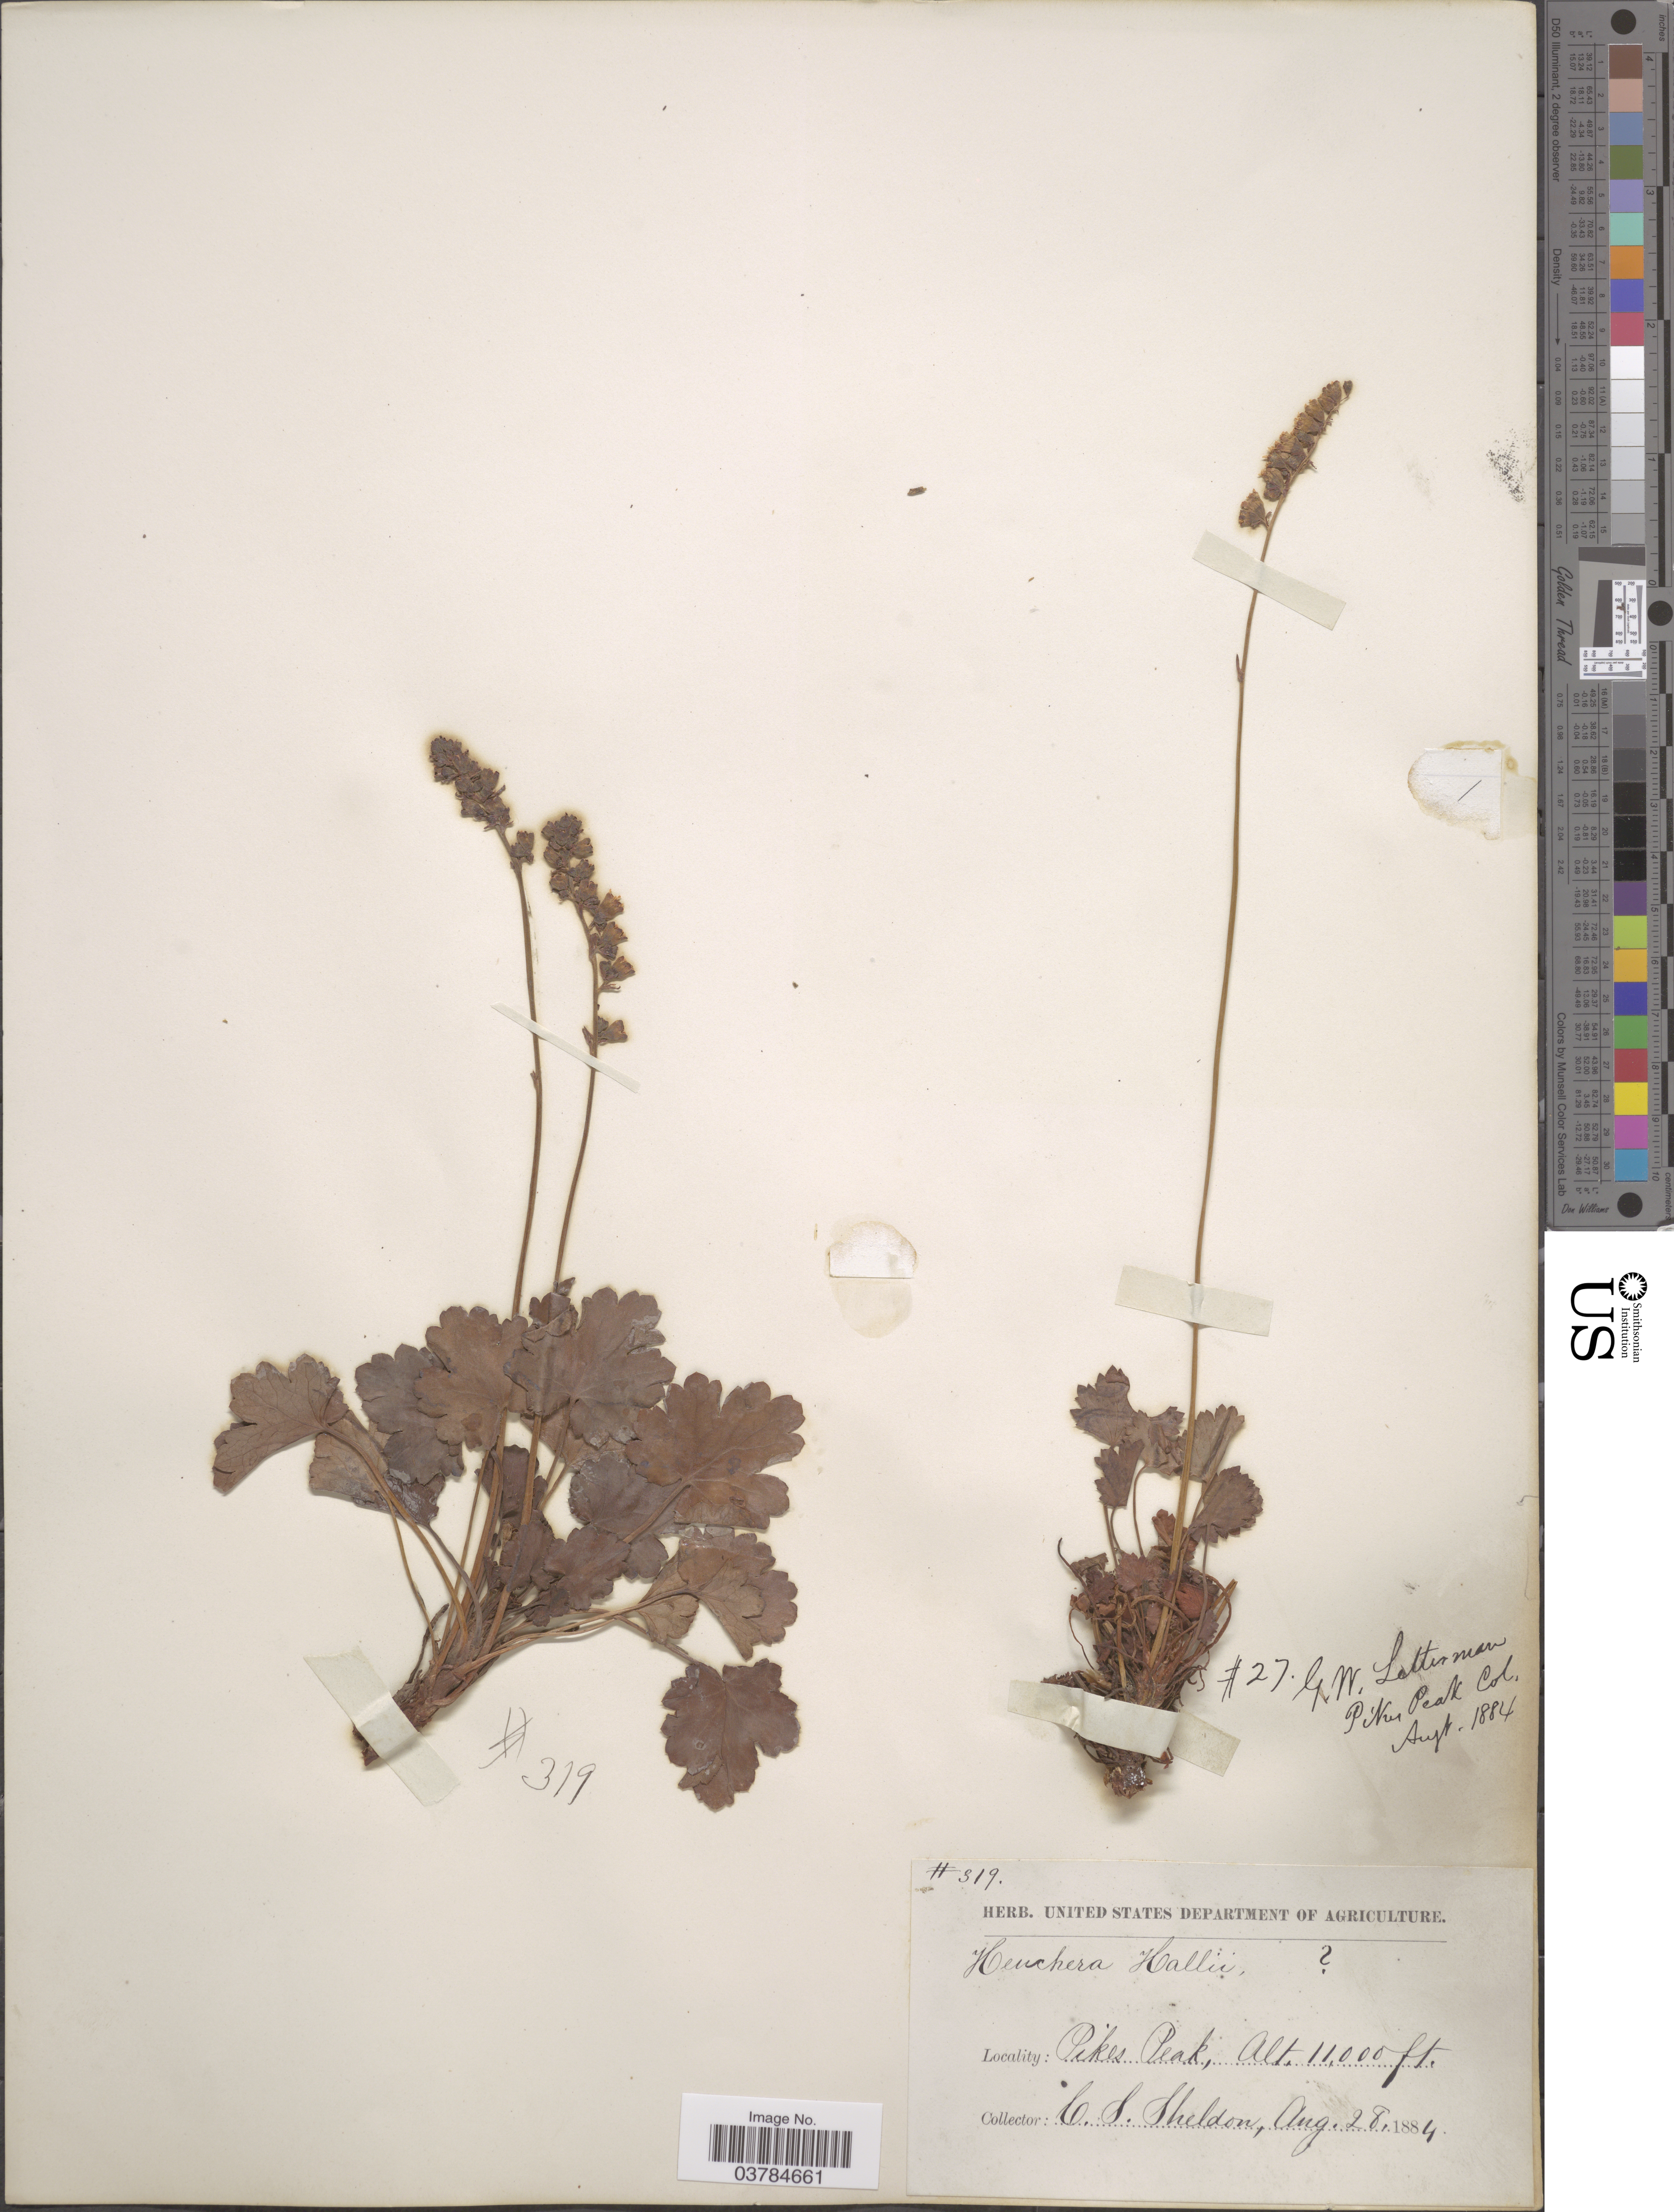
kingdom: Plantae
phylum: Tracheophyta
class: Magnoliopsida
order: Saxifragales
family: Saxifragaceae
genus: Heuchera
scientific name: Heuchera hallii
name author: A. Gray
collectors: C. S. Sheldon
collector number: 319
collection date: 1884-08-28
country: United States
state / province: Colorado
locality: Pikes Peak.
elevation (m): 3353